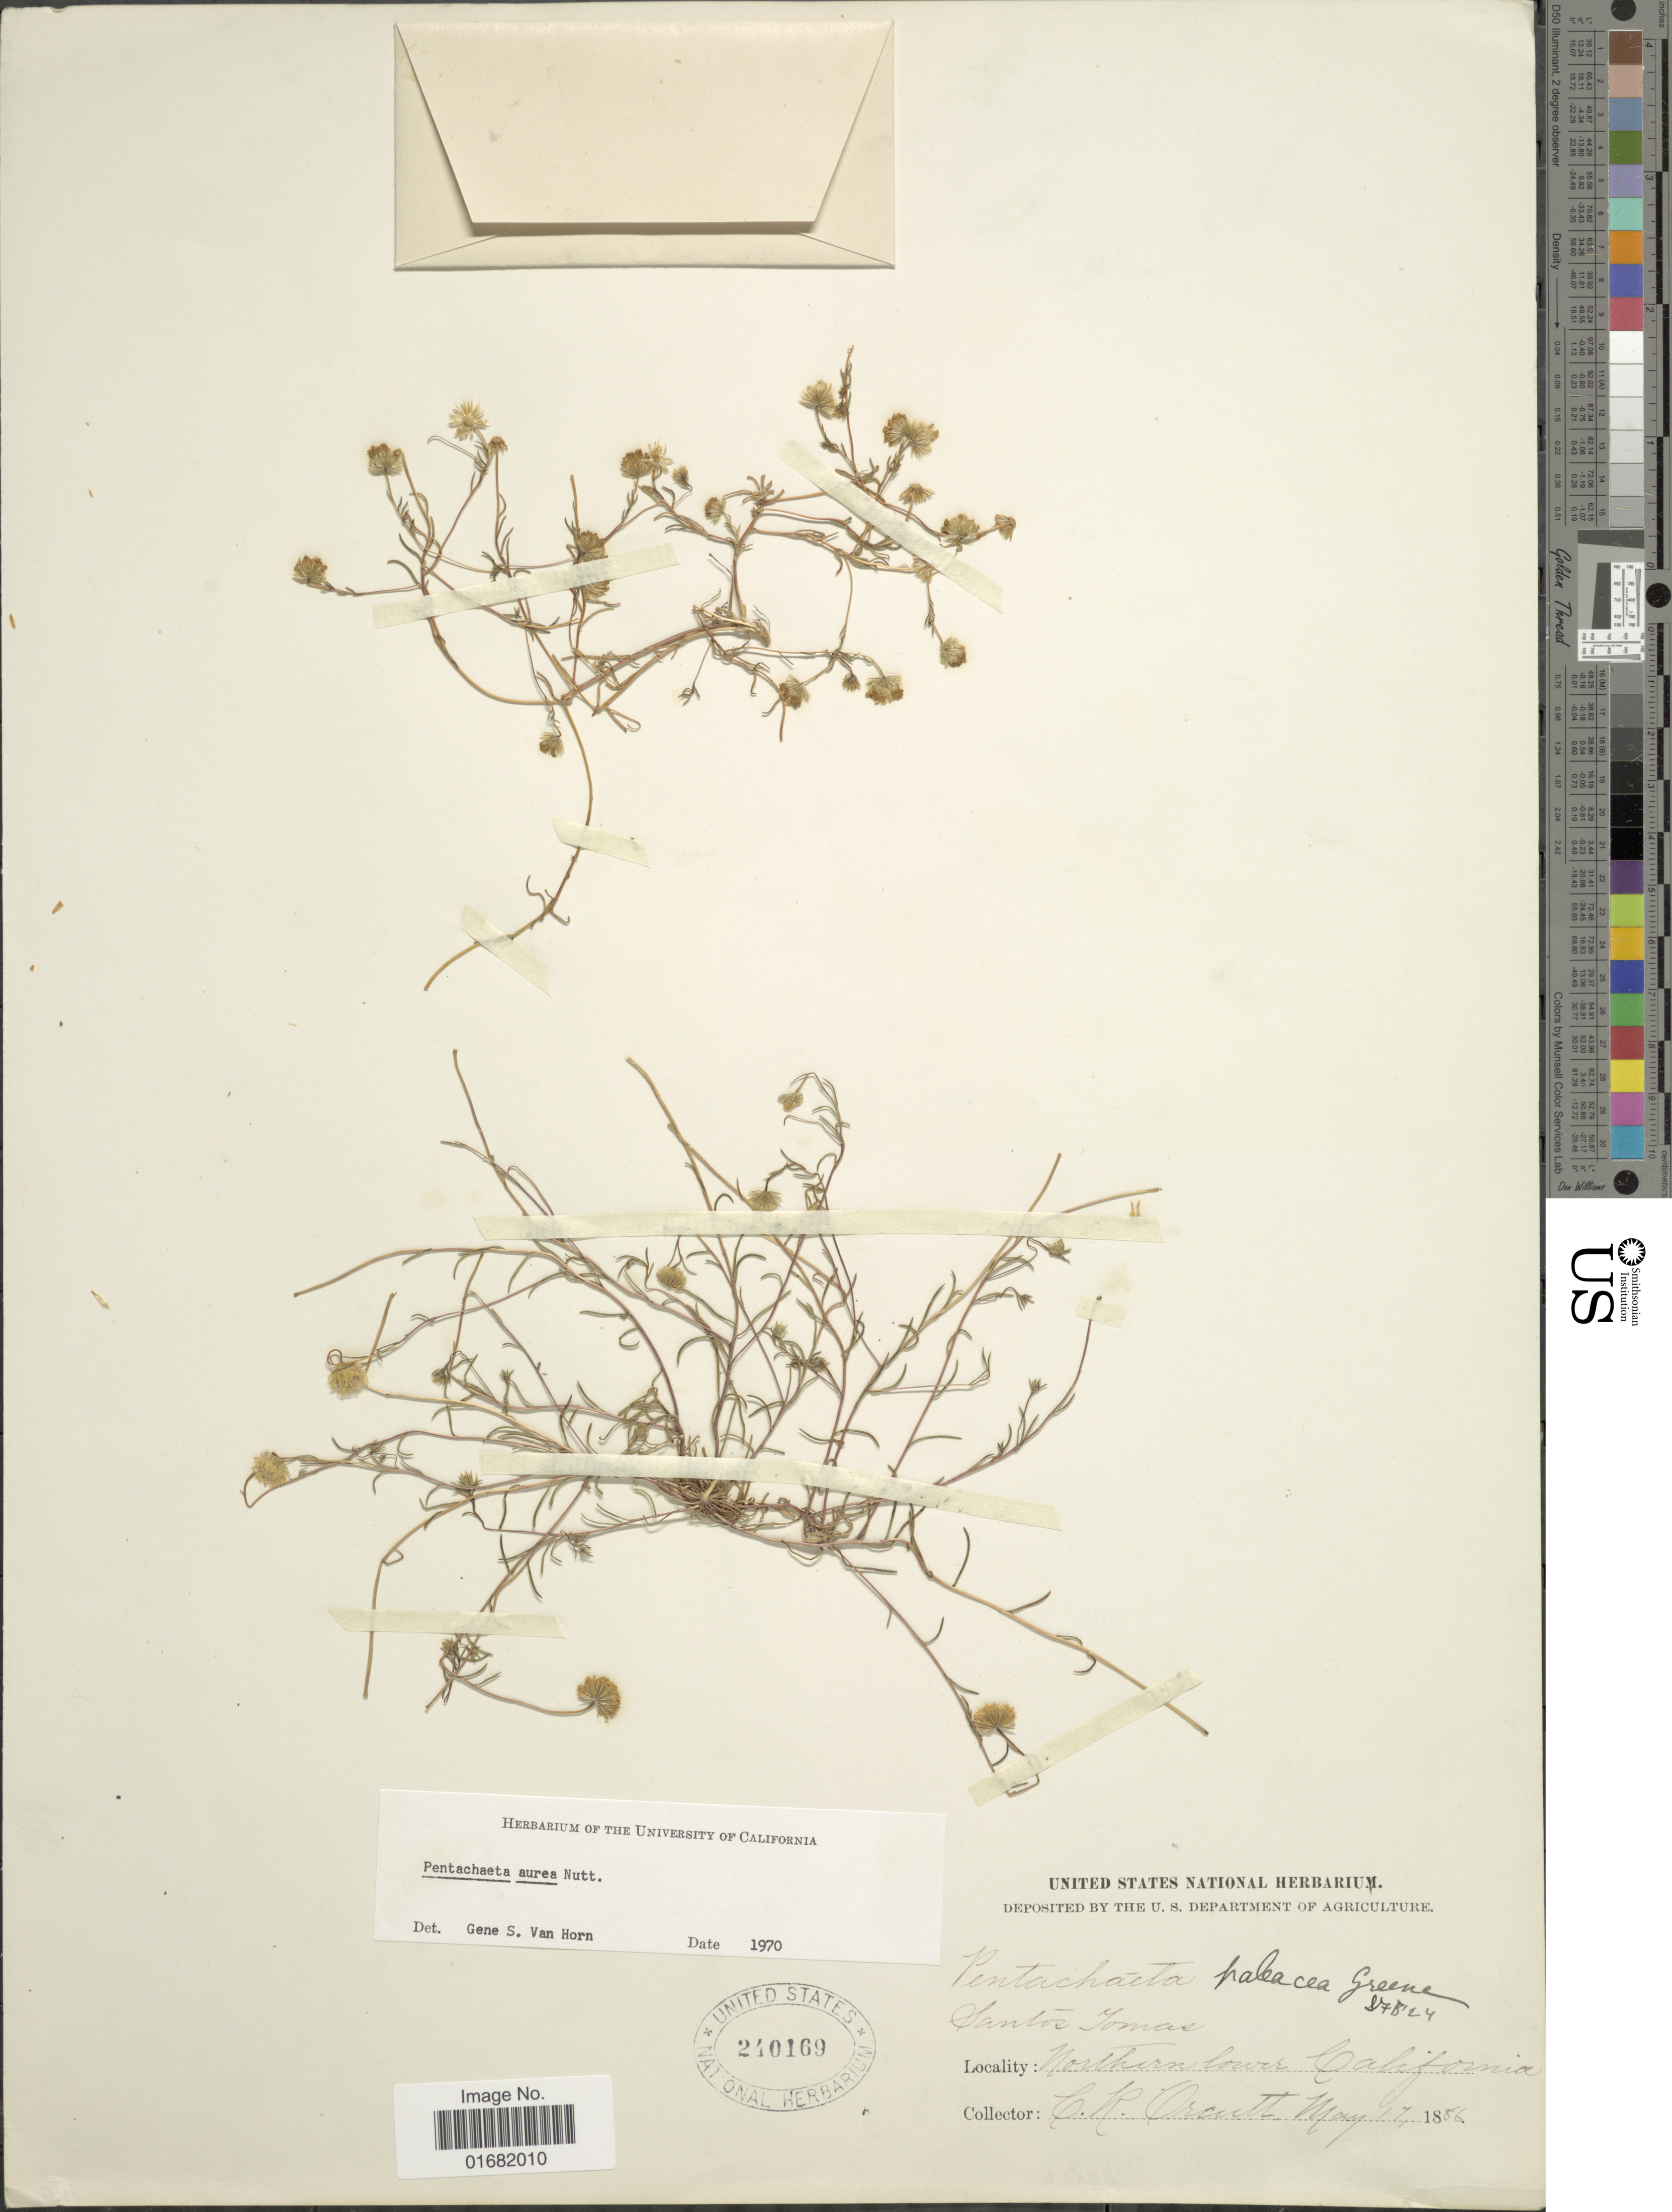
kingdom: Plantae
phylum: Tracheophyta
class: Magnoliopsida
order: Asterales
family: Asteraceae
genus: Pentachaeta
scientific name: Pentachaeta aurea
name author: Nutt.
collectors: C. R. Orcutt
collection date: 1886-05-17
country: Mexico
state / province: Baja California Norte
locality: Northern lower California. Santos Tomas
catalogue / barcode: US 240169